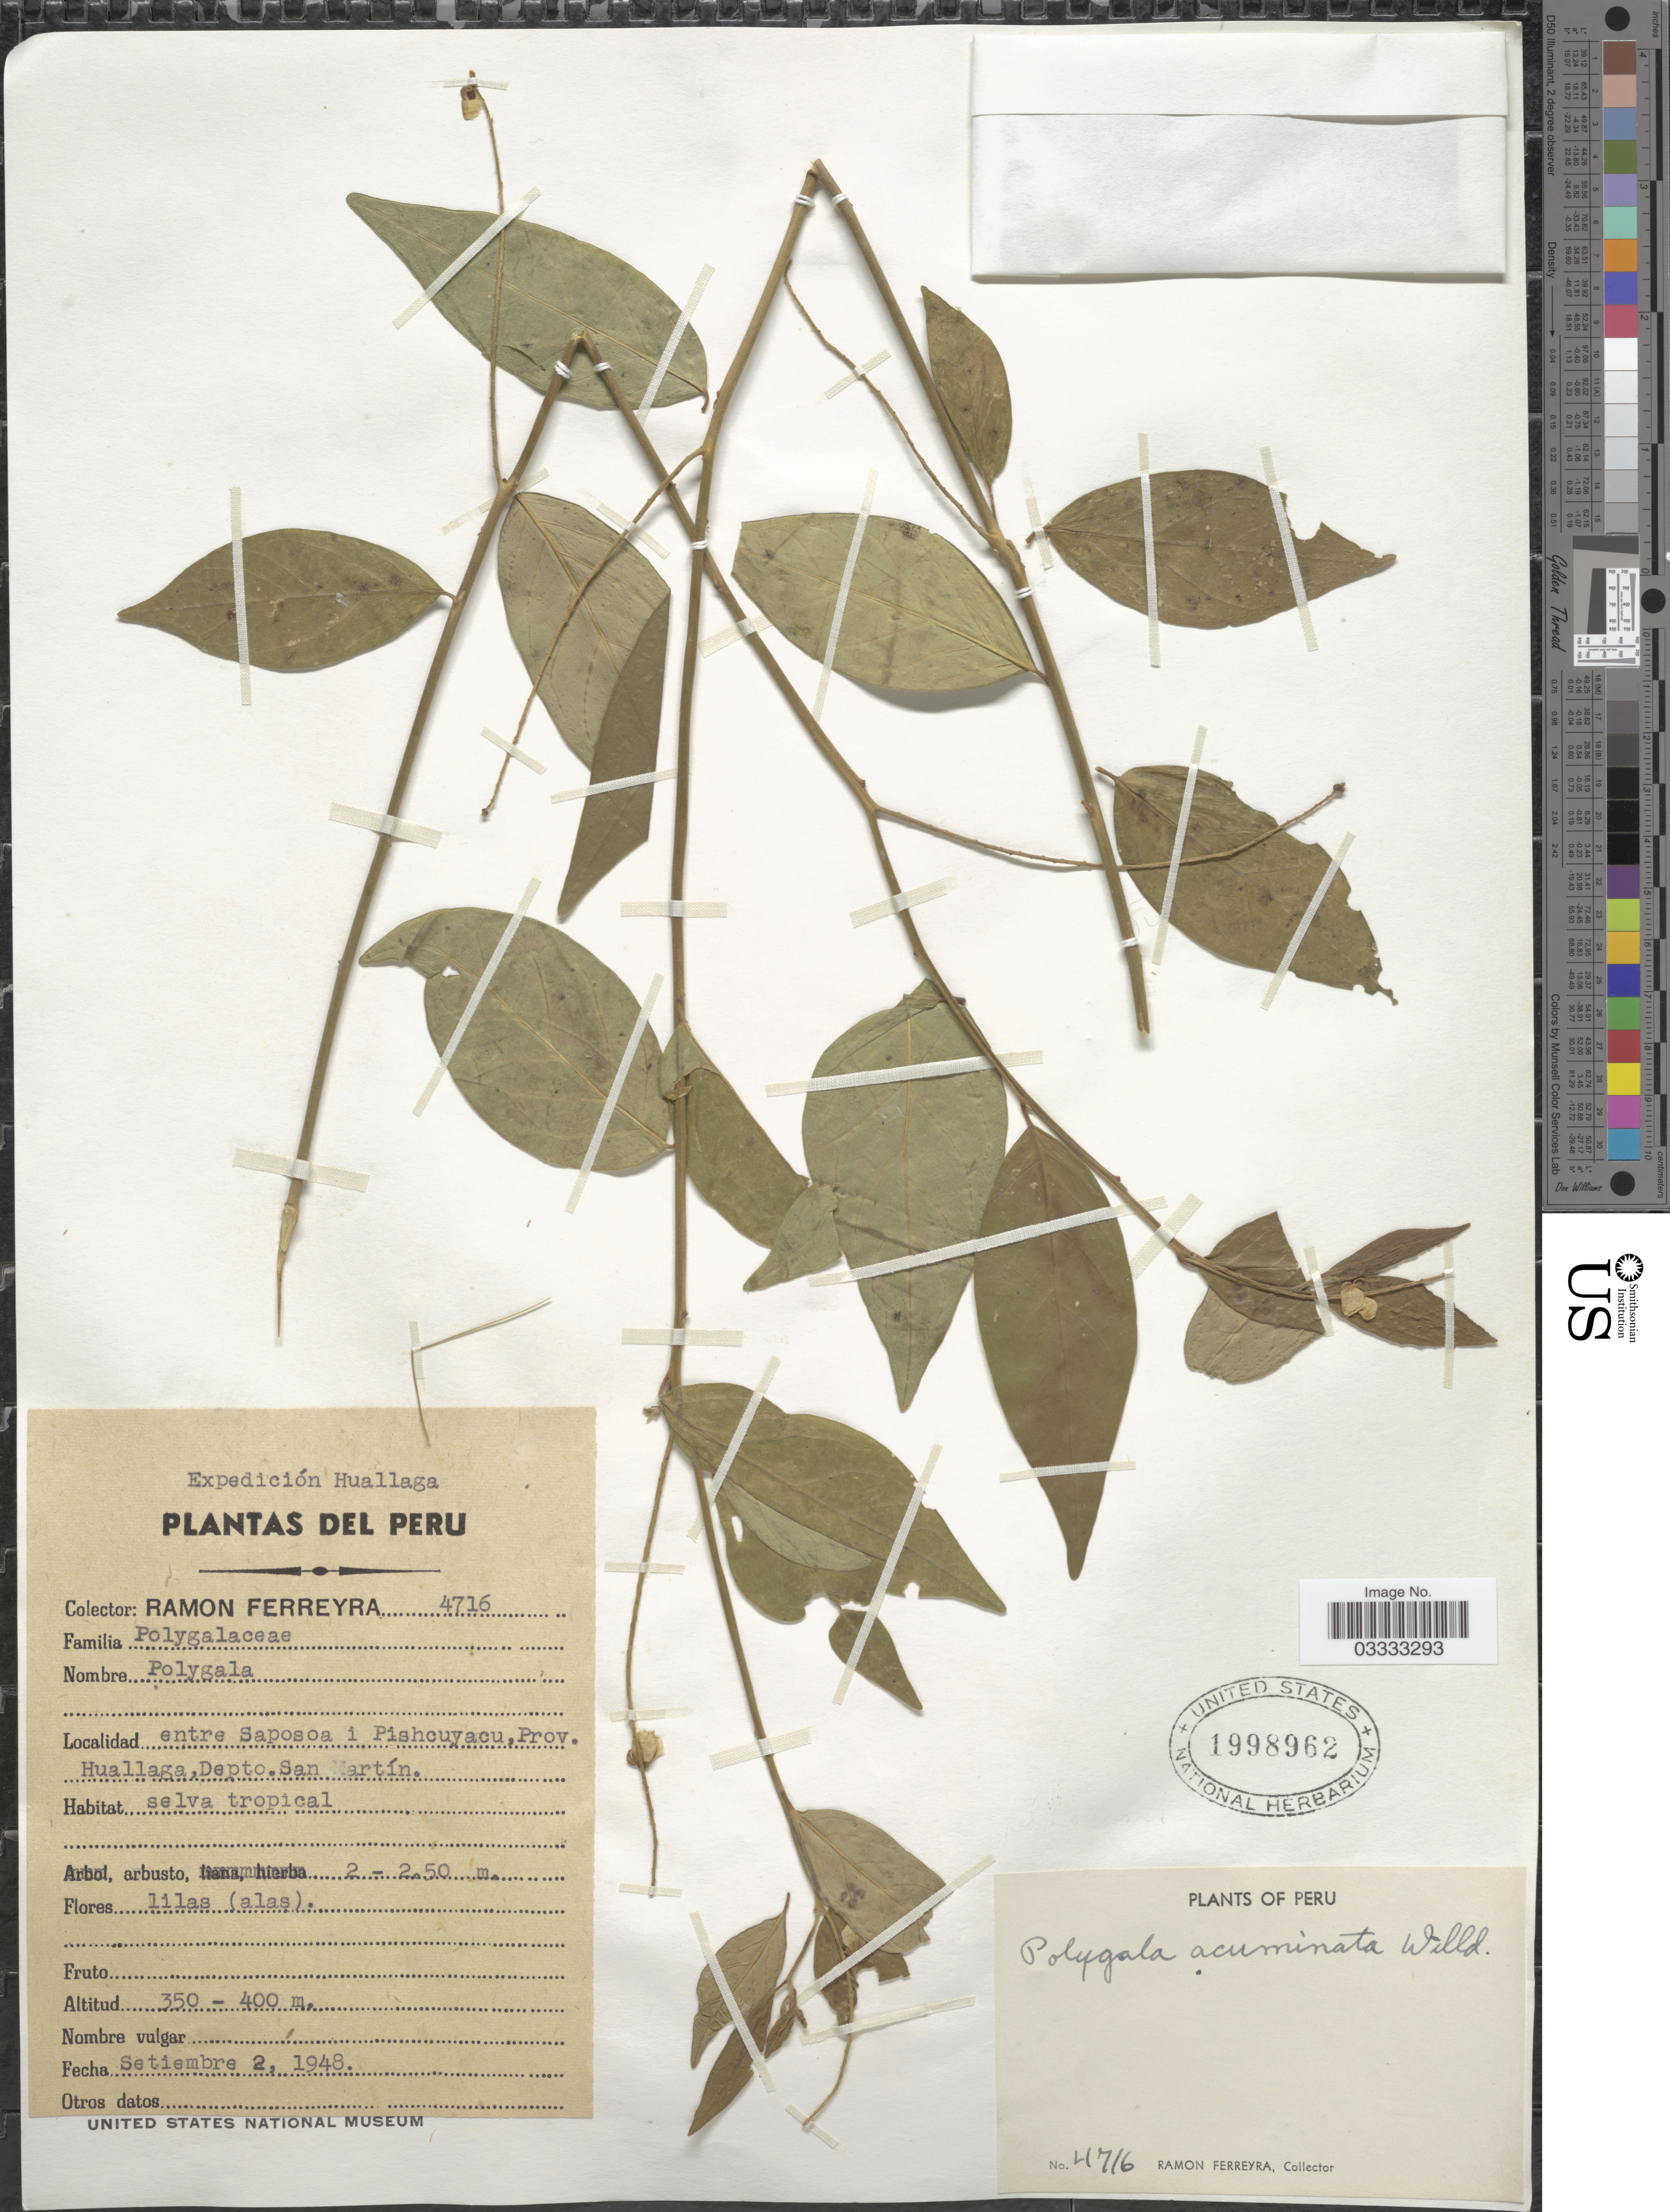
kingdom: Plantae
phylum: Tracheophyta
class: Magnoliopsida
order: Fabales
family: Polygalaceae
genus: Asemeia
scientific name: Asemeia acuminata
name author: (Willd.) J.F.B. Pastore & J.R. Abbott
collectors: R. A. Ferreyra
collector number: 4716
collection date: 1948-09-02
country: Peru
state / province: San Martín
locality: Entre Saposoa i Pishcuyacu, Prov. Huallaga, Depto. San Martín.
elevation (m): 350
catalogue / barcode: US 1998962